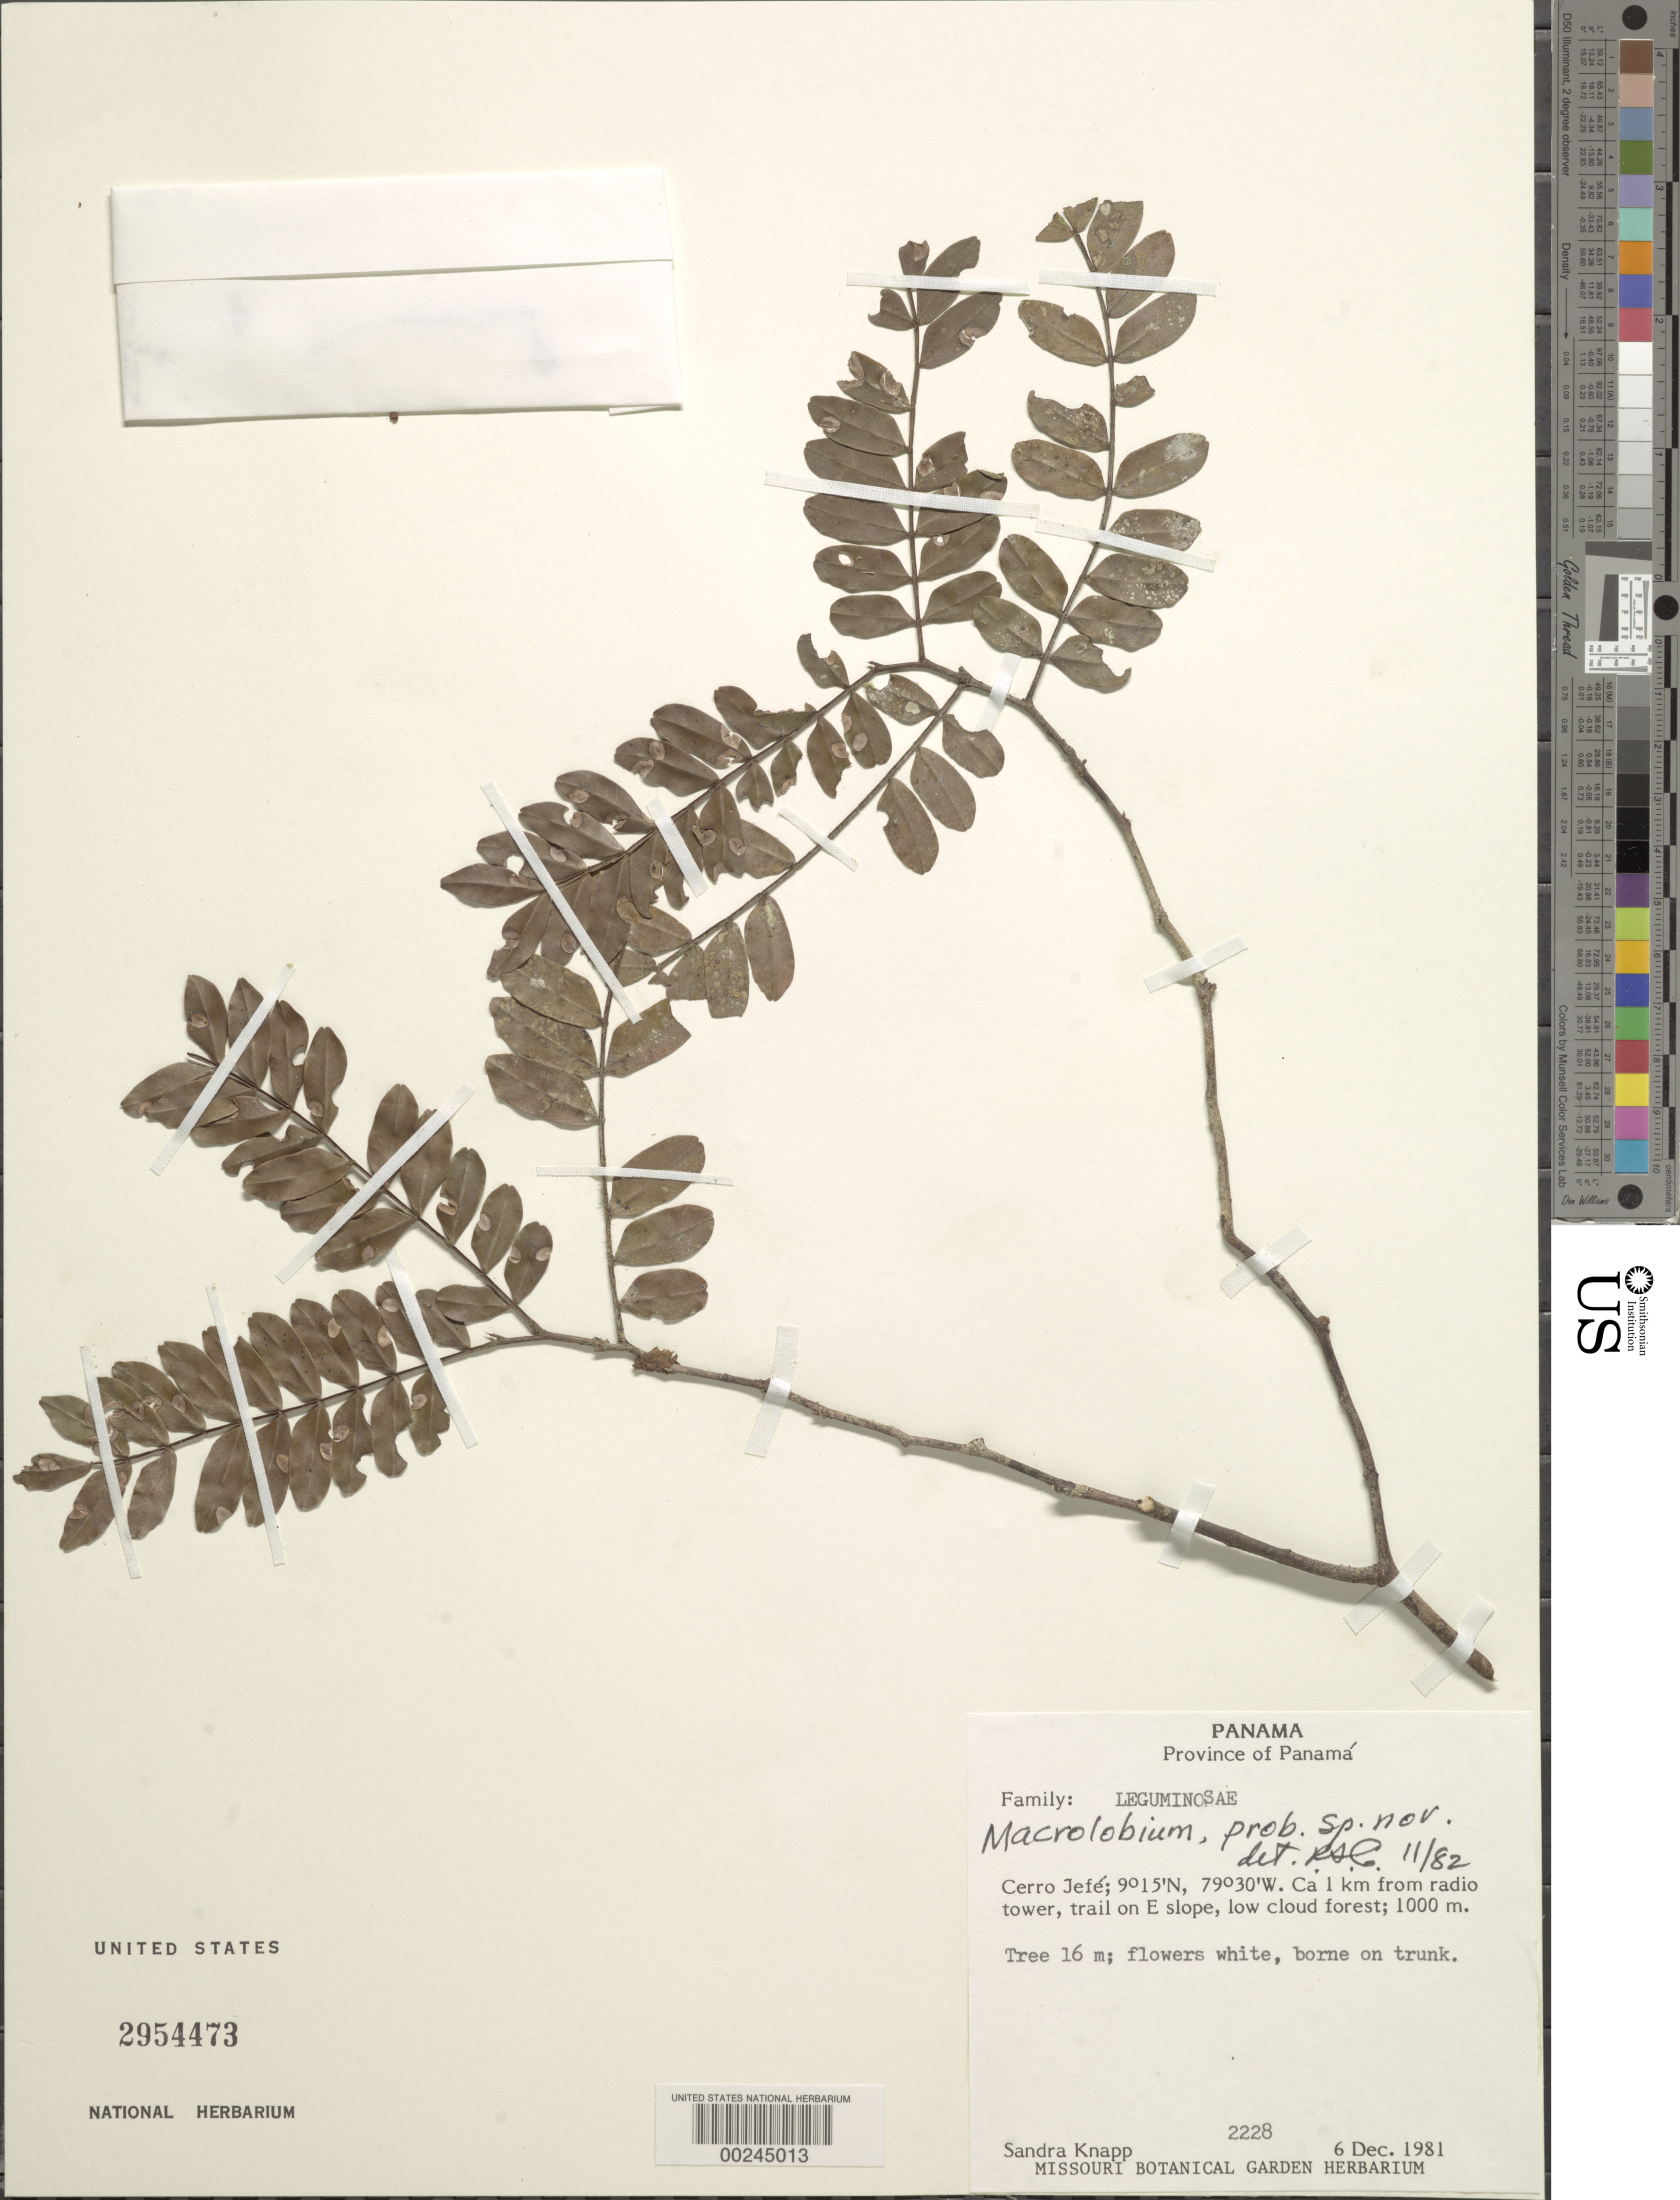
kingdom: Plantae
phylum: Tracheophyta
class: Magnoliopsida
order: Fabales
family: Fabaceae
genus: Macrolobium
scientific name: Macrolobium sp.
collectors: S. Knapp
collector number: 2228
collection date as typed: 06 Dec 1981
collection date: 1981-12-06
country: Panama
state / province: Panamá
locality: Cerro Jefe, ca 1 km from radio tower, trail on E slope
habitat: Low cloud forest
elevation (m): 1000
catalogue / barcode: US 2954473